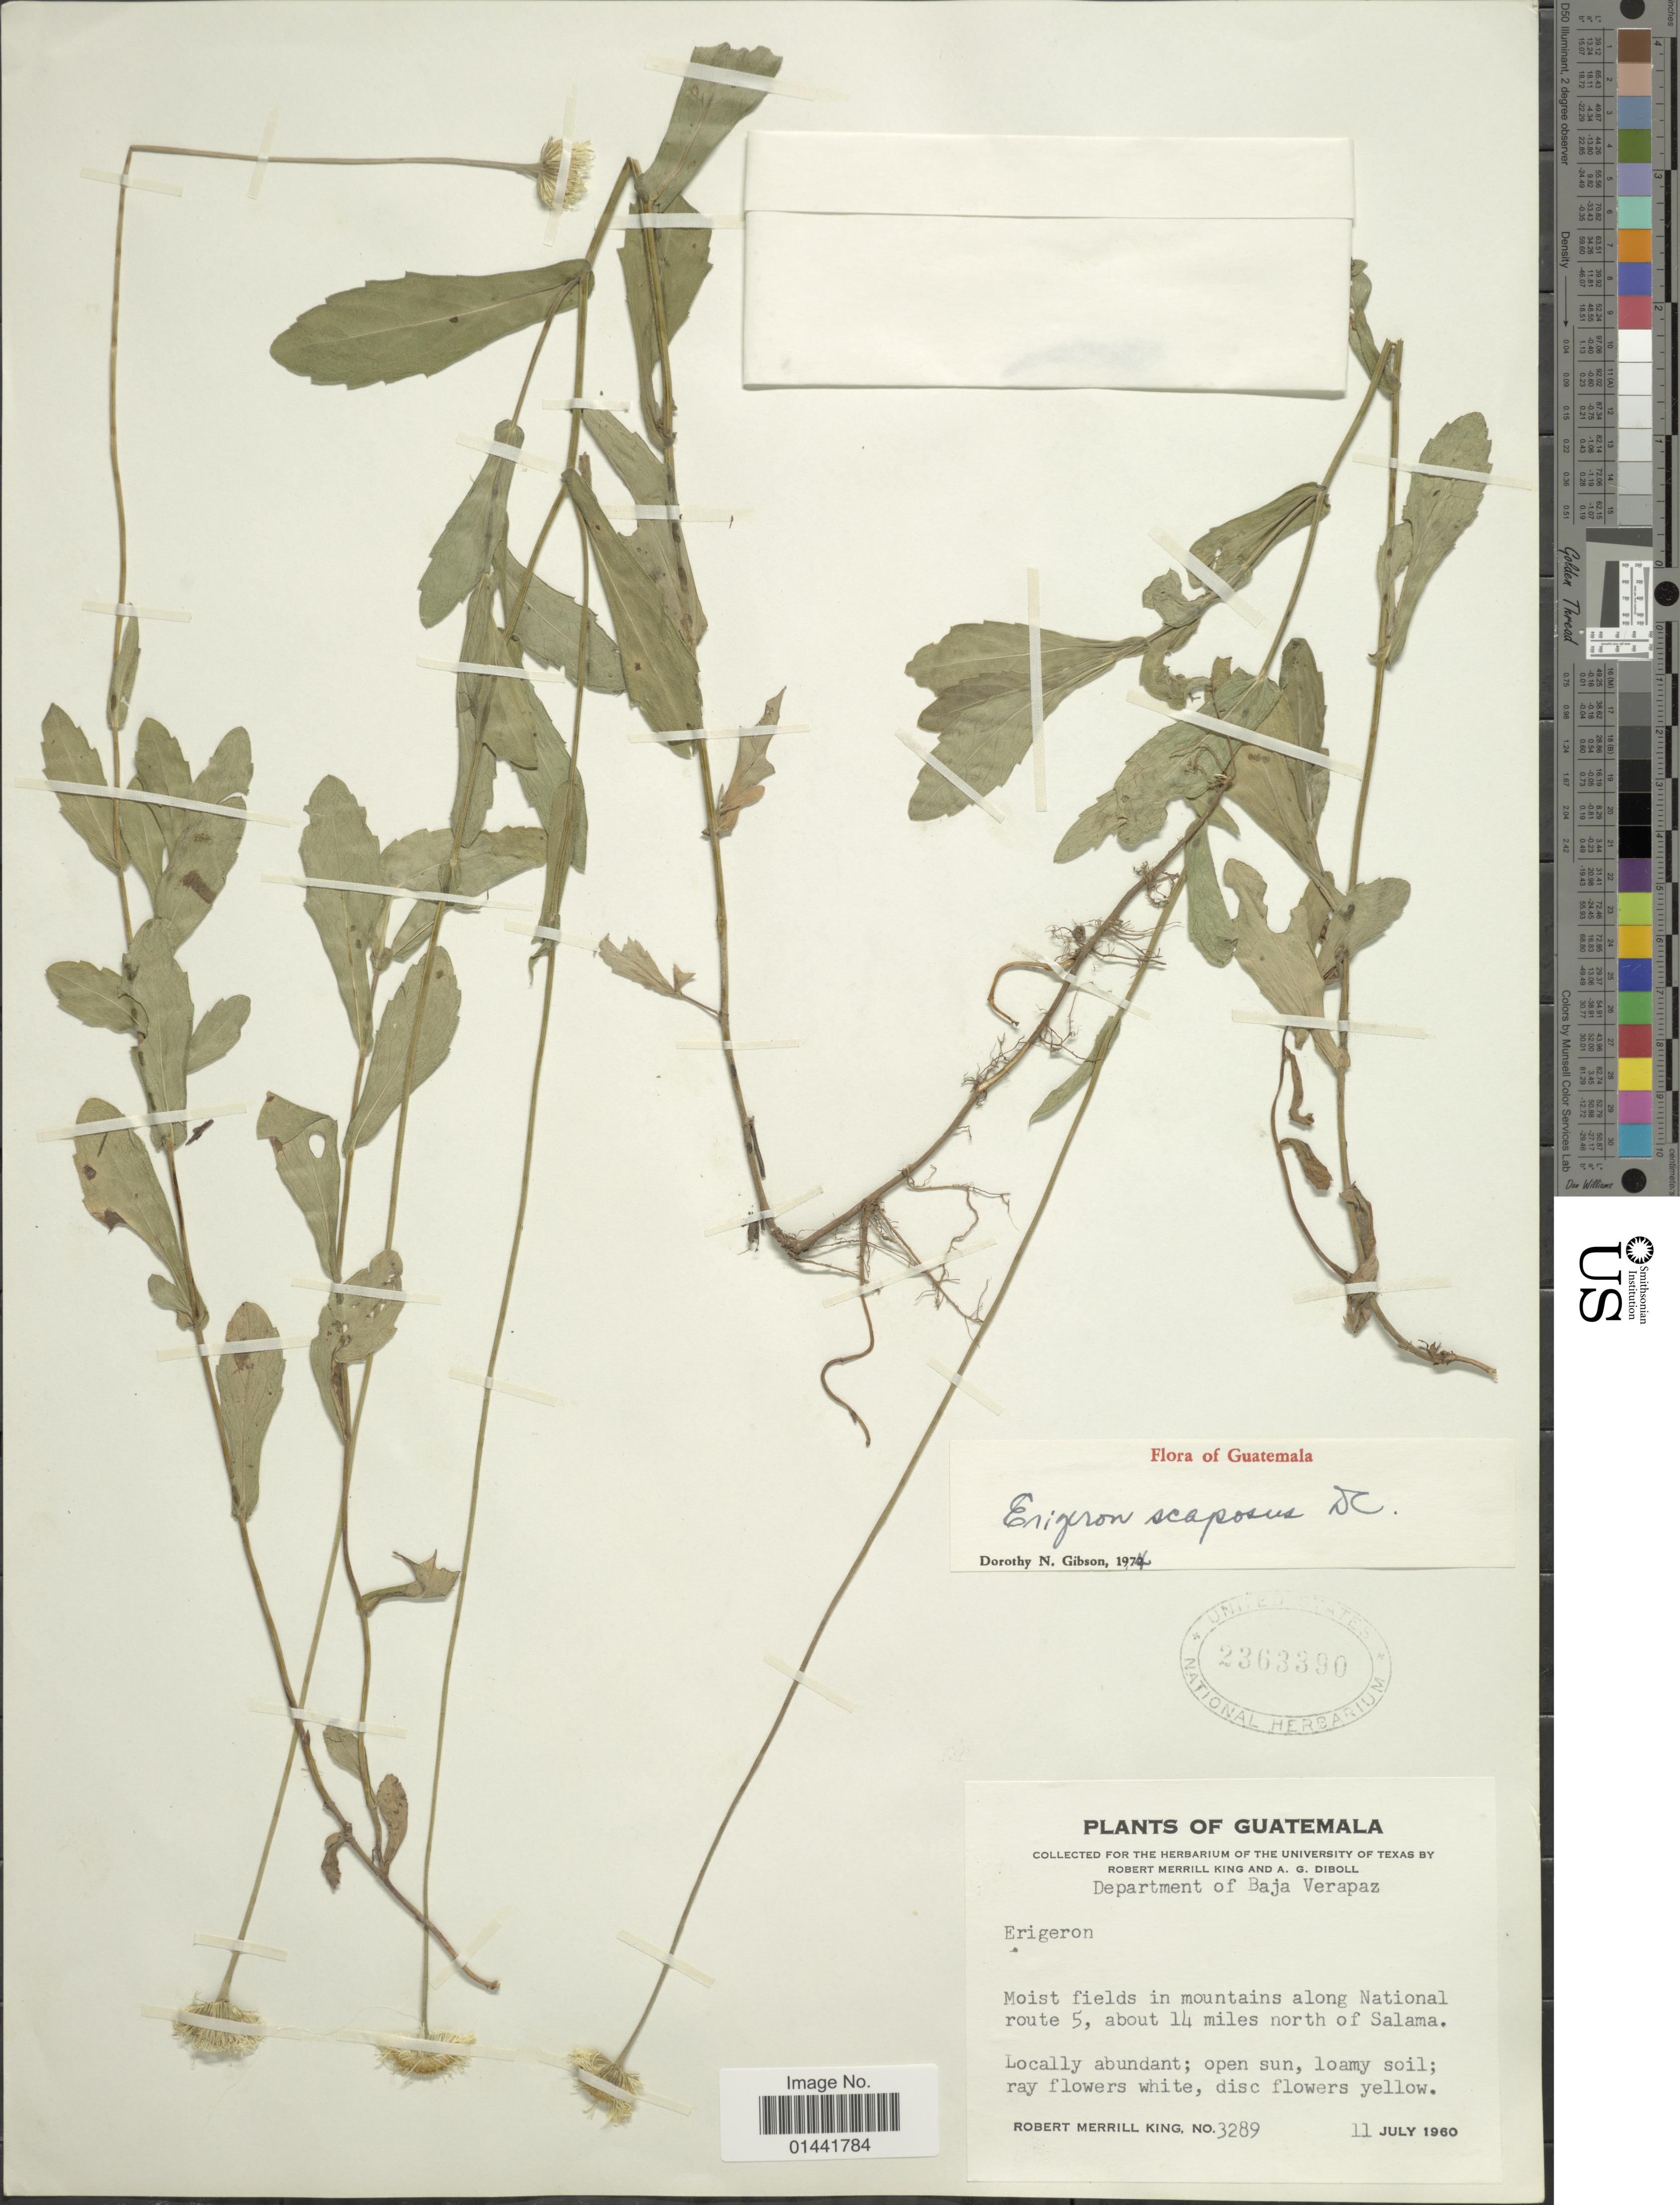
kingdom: Plantae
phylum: Tracheophyta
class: Magnoliopsida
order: Asterales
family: Asteraceae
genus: Erigeron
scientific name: Erigeron scaposus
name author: DC.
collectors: R. M. King & A. Diboll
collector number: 3289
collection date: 1960-07-11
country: Guatemala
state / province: Baja Verapaz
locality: Moist fields in mountains along National route5, about 14 miles north of Salama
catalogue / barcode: US 2363390